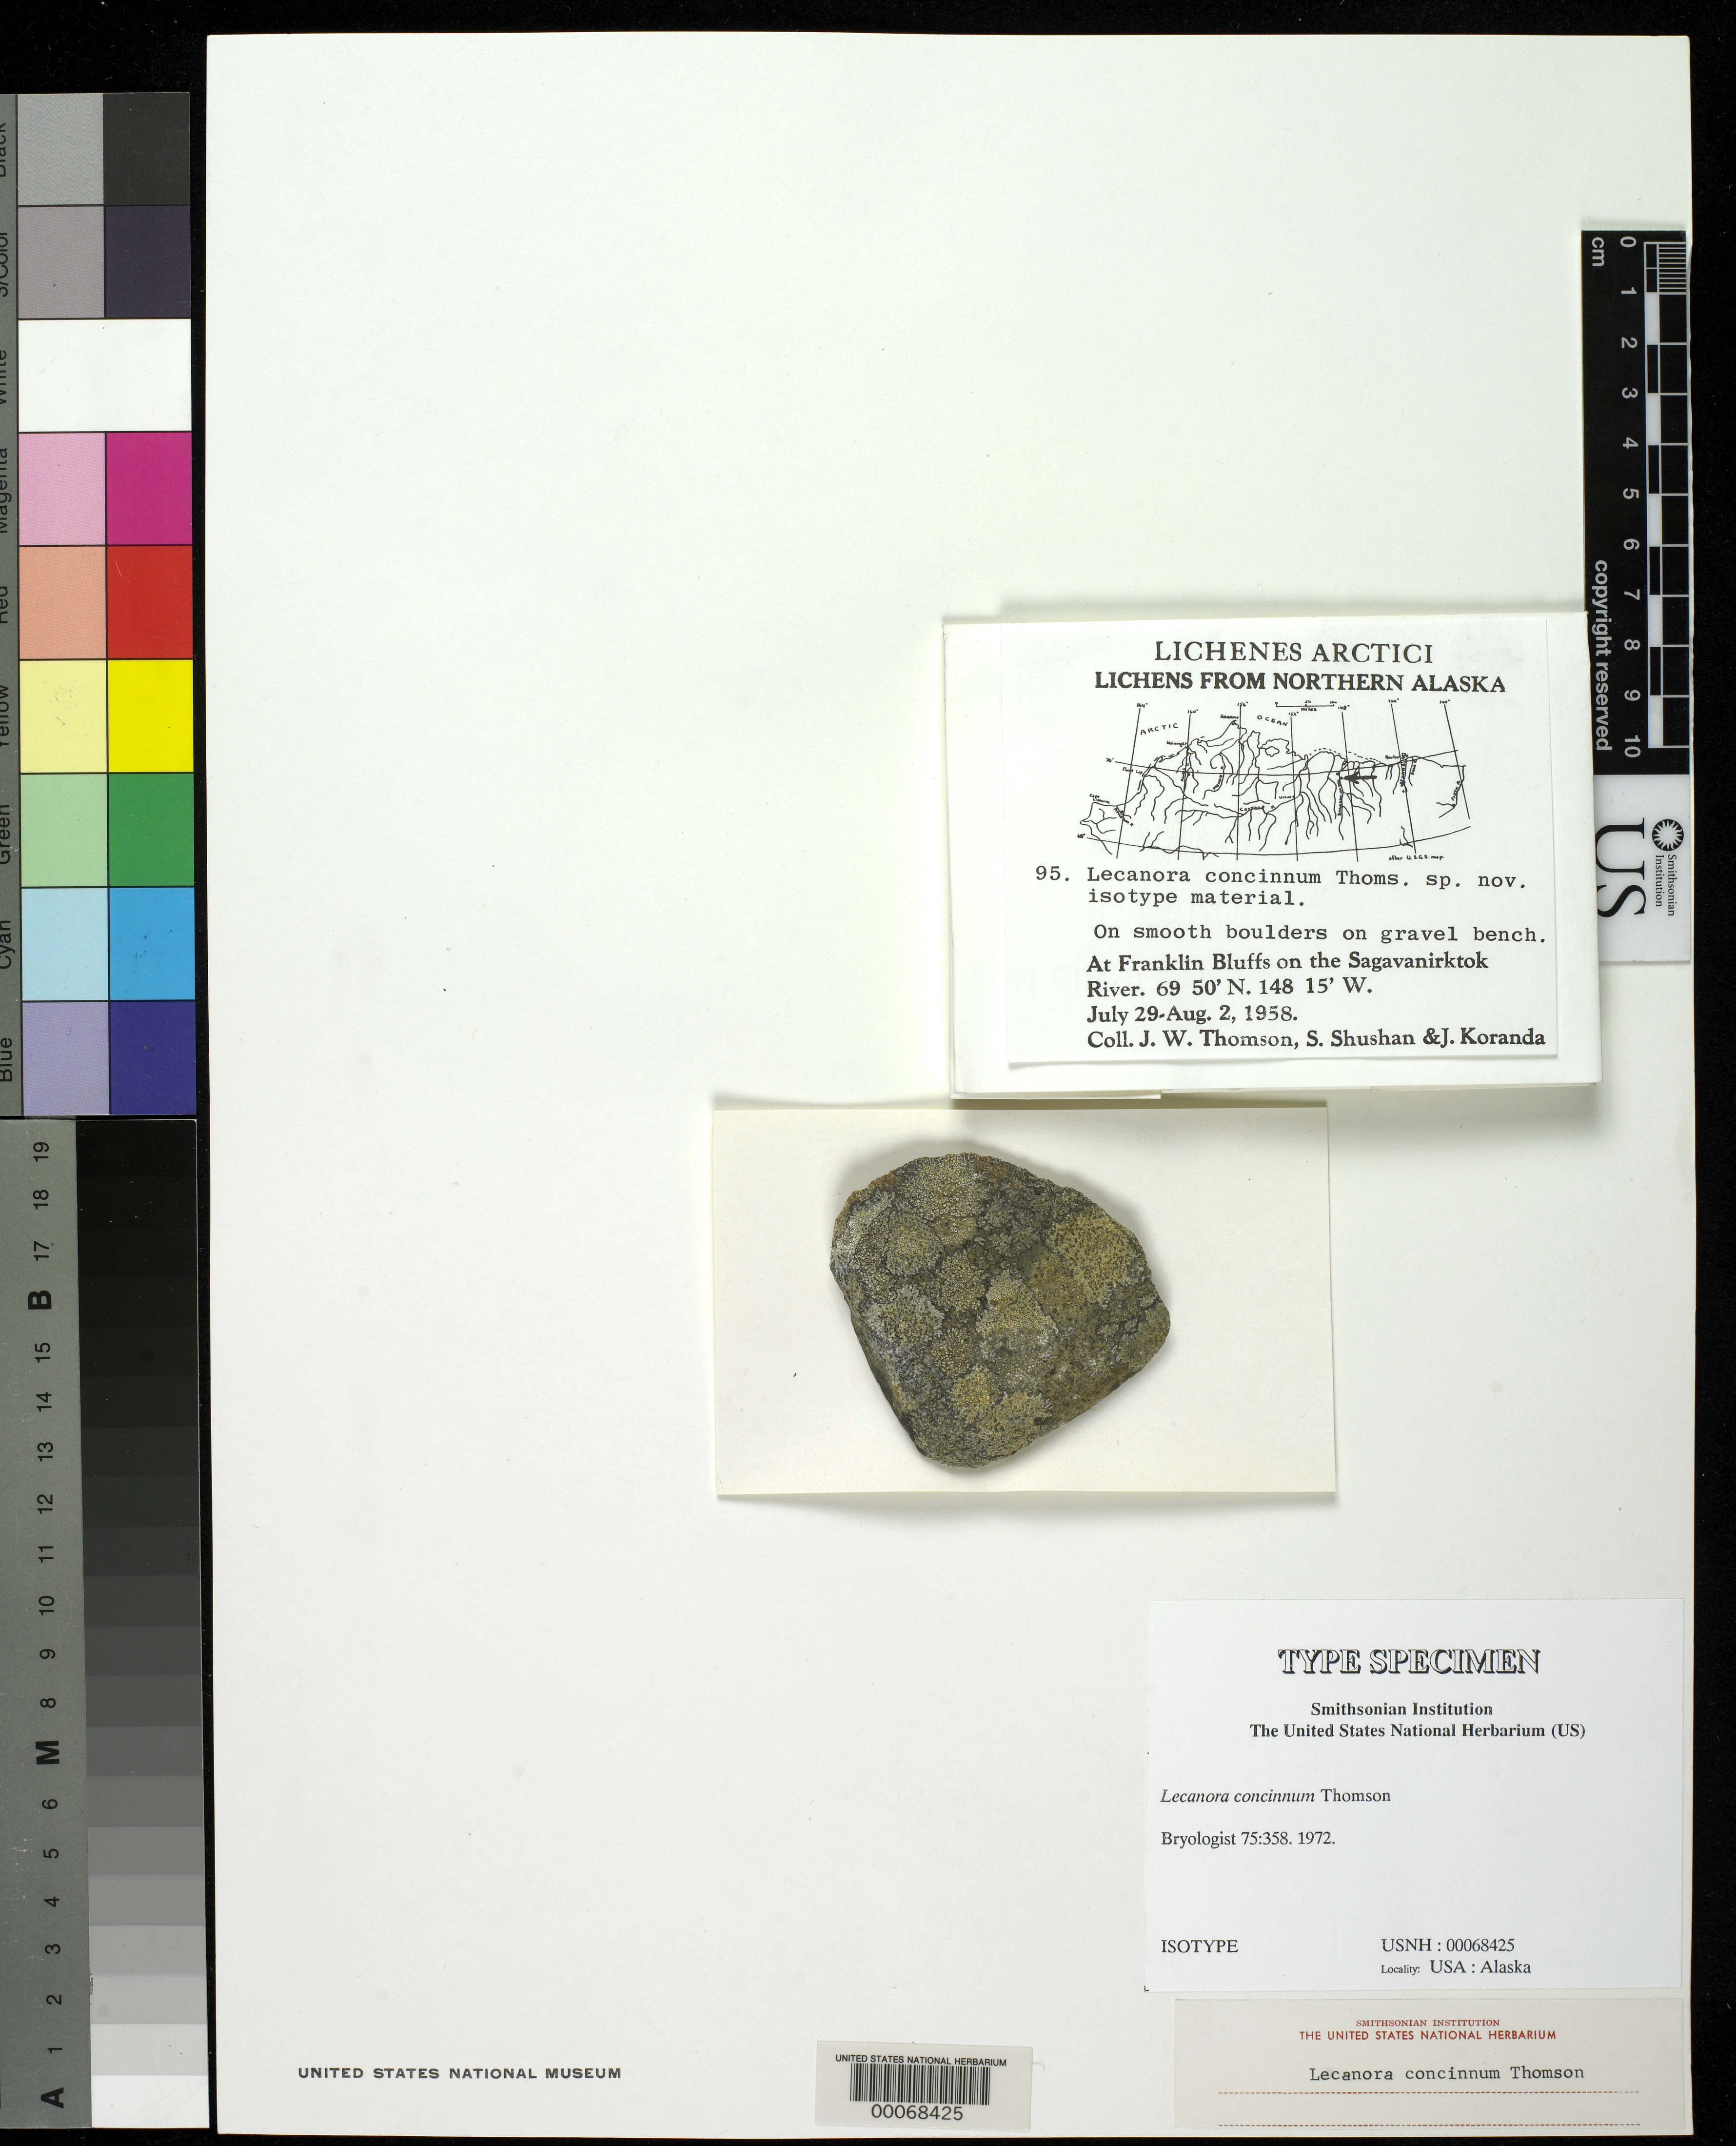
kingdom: Fungi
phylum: Ascomycota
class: Lecanoromycetes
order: Lecanorales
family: Lecanoraceae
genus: Lecanora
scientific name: Lecanora concinnum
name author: J.W. Thomson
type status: Isotype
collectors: J. W. Thomson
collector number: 95 Lich. Arct.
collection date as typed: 29 Jul 1958 to 02 Aug 1958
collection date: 1958-07-29/1958-08-02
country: United States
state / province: Alaska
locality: At Franklin Bluffs on the Sagavanirktok River.